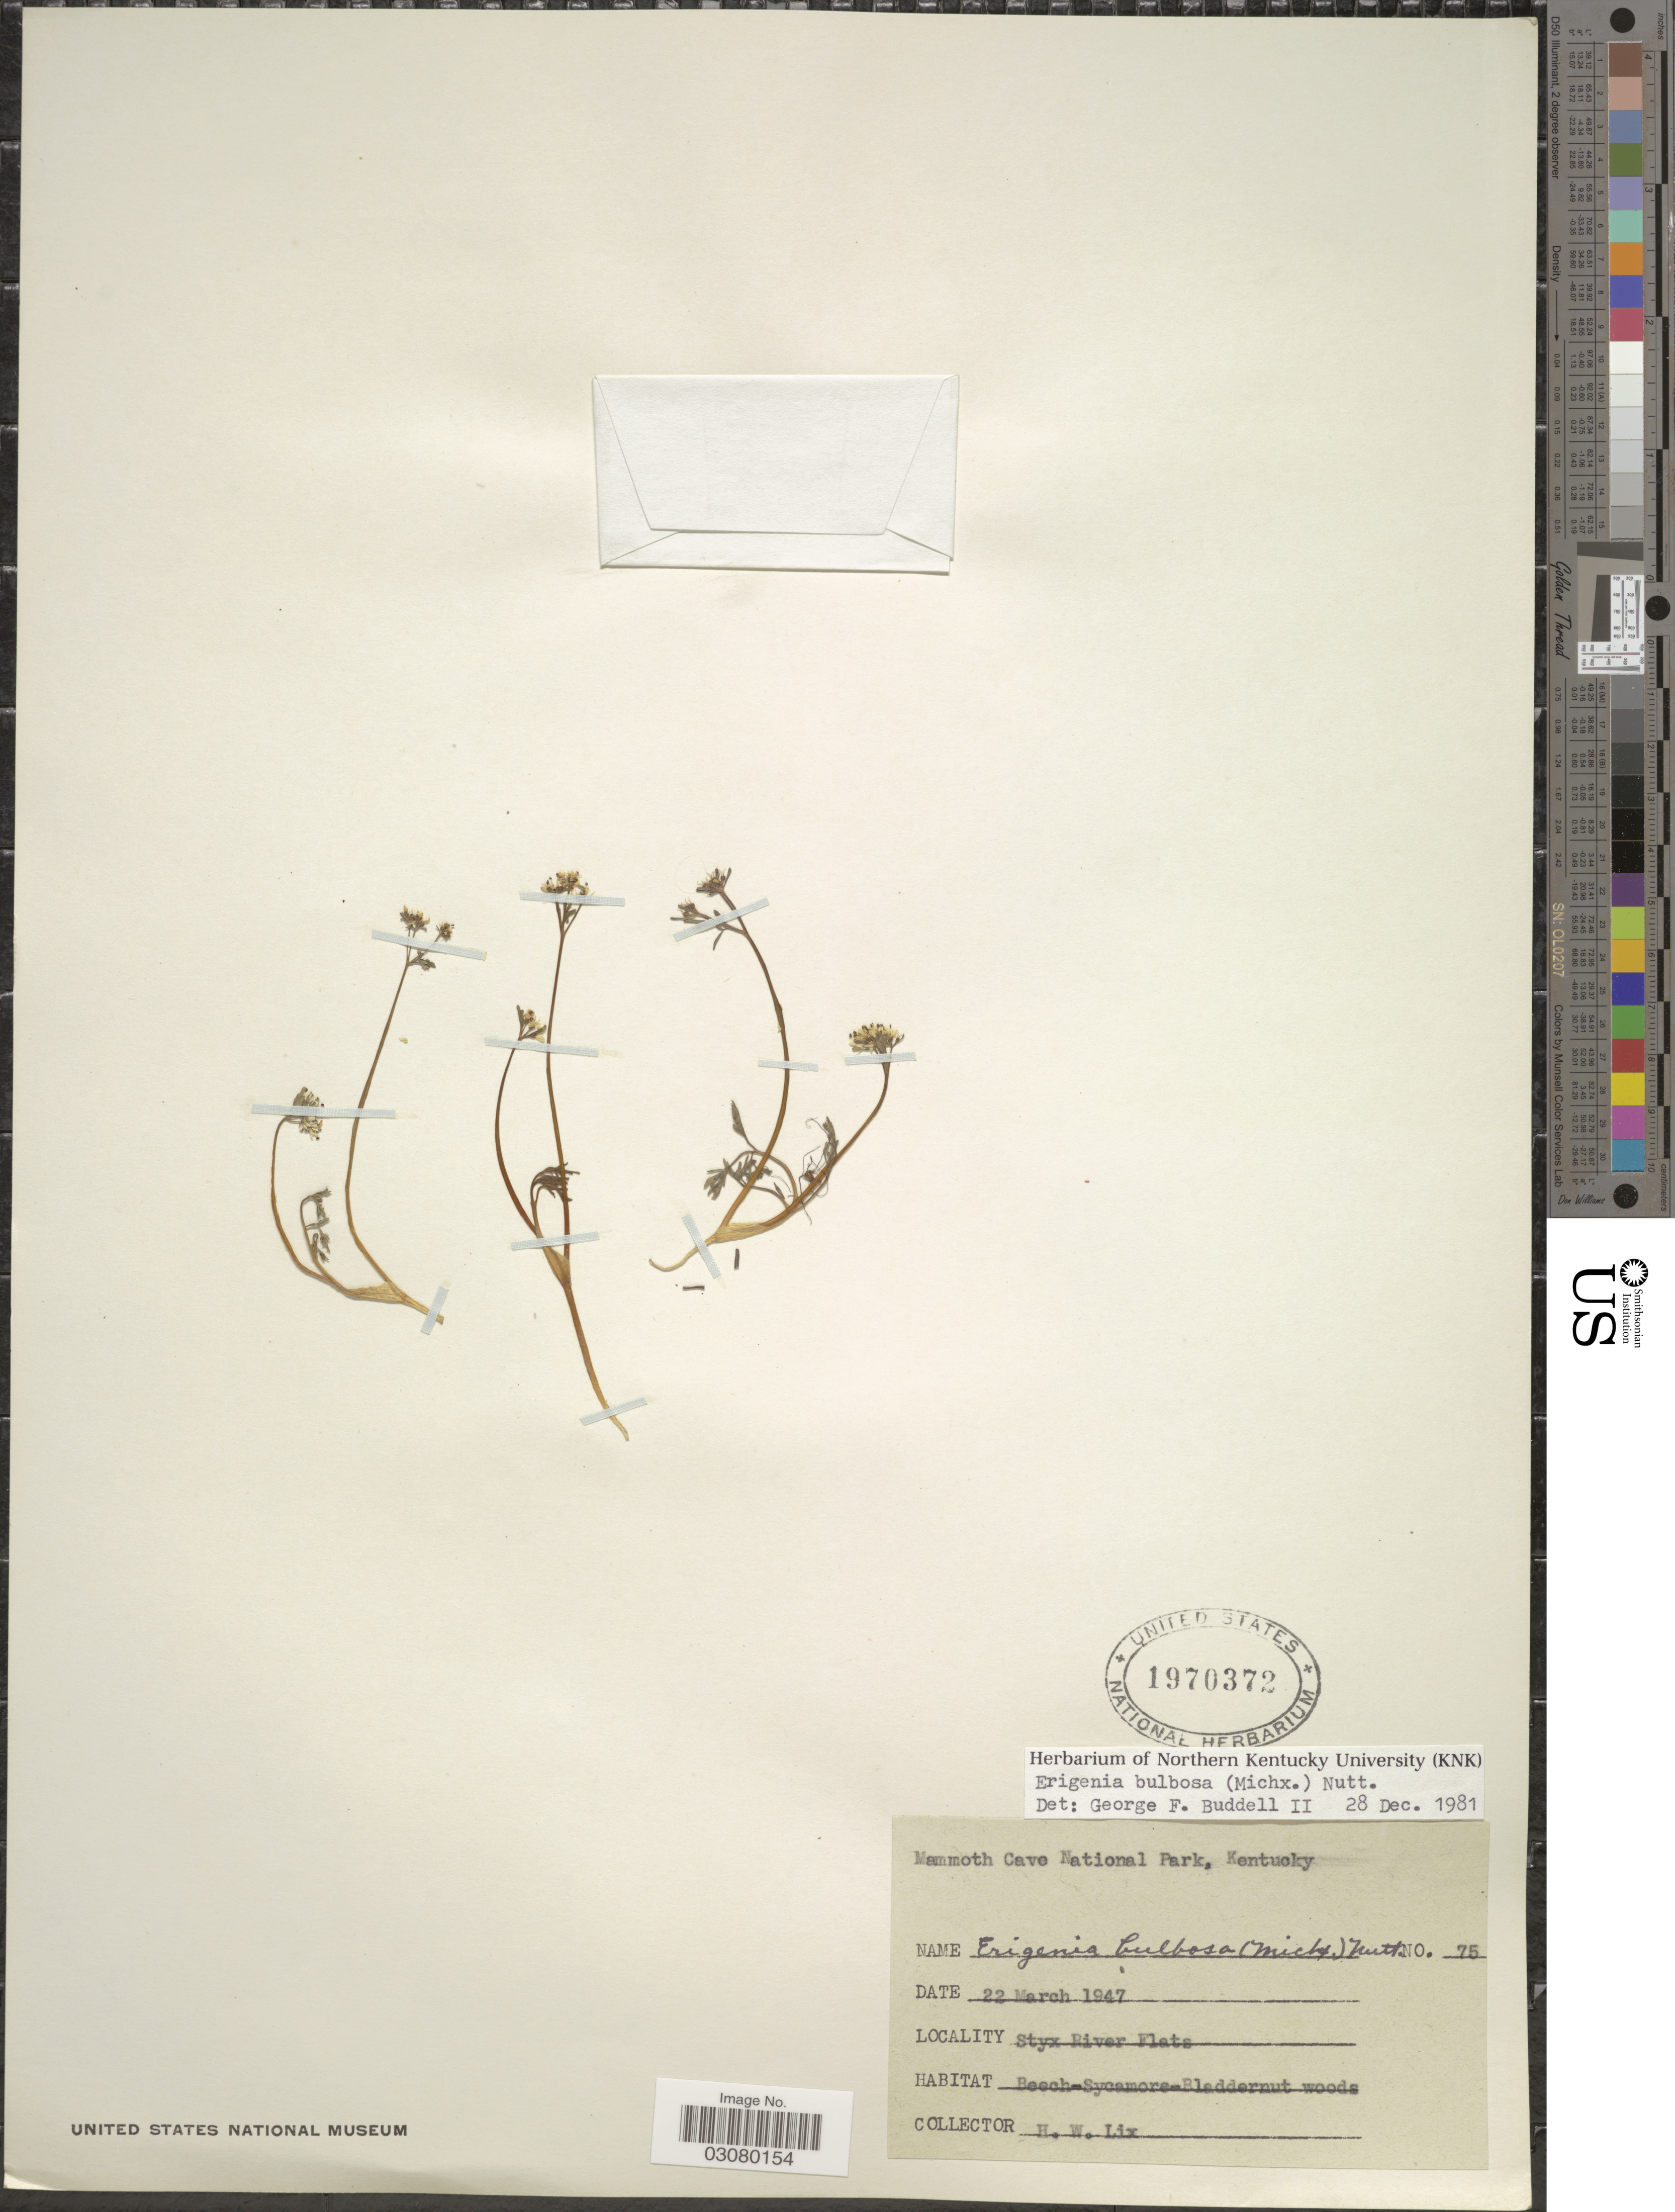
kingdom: Plantae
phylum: Tracheophyta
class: Magnoliopsida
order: Apiales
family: Apiaceae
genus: Erigenia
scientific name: Erigenia bulbosa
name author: (Michx.) Nutt.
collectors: H. W. Lix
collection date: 1947-03-22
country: United States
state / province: Kentucky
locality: Mammoth Cave National Park. Styx River Flats.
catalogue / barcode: US 1970372